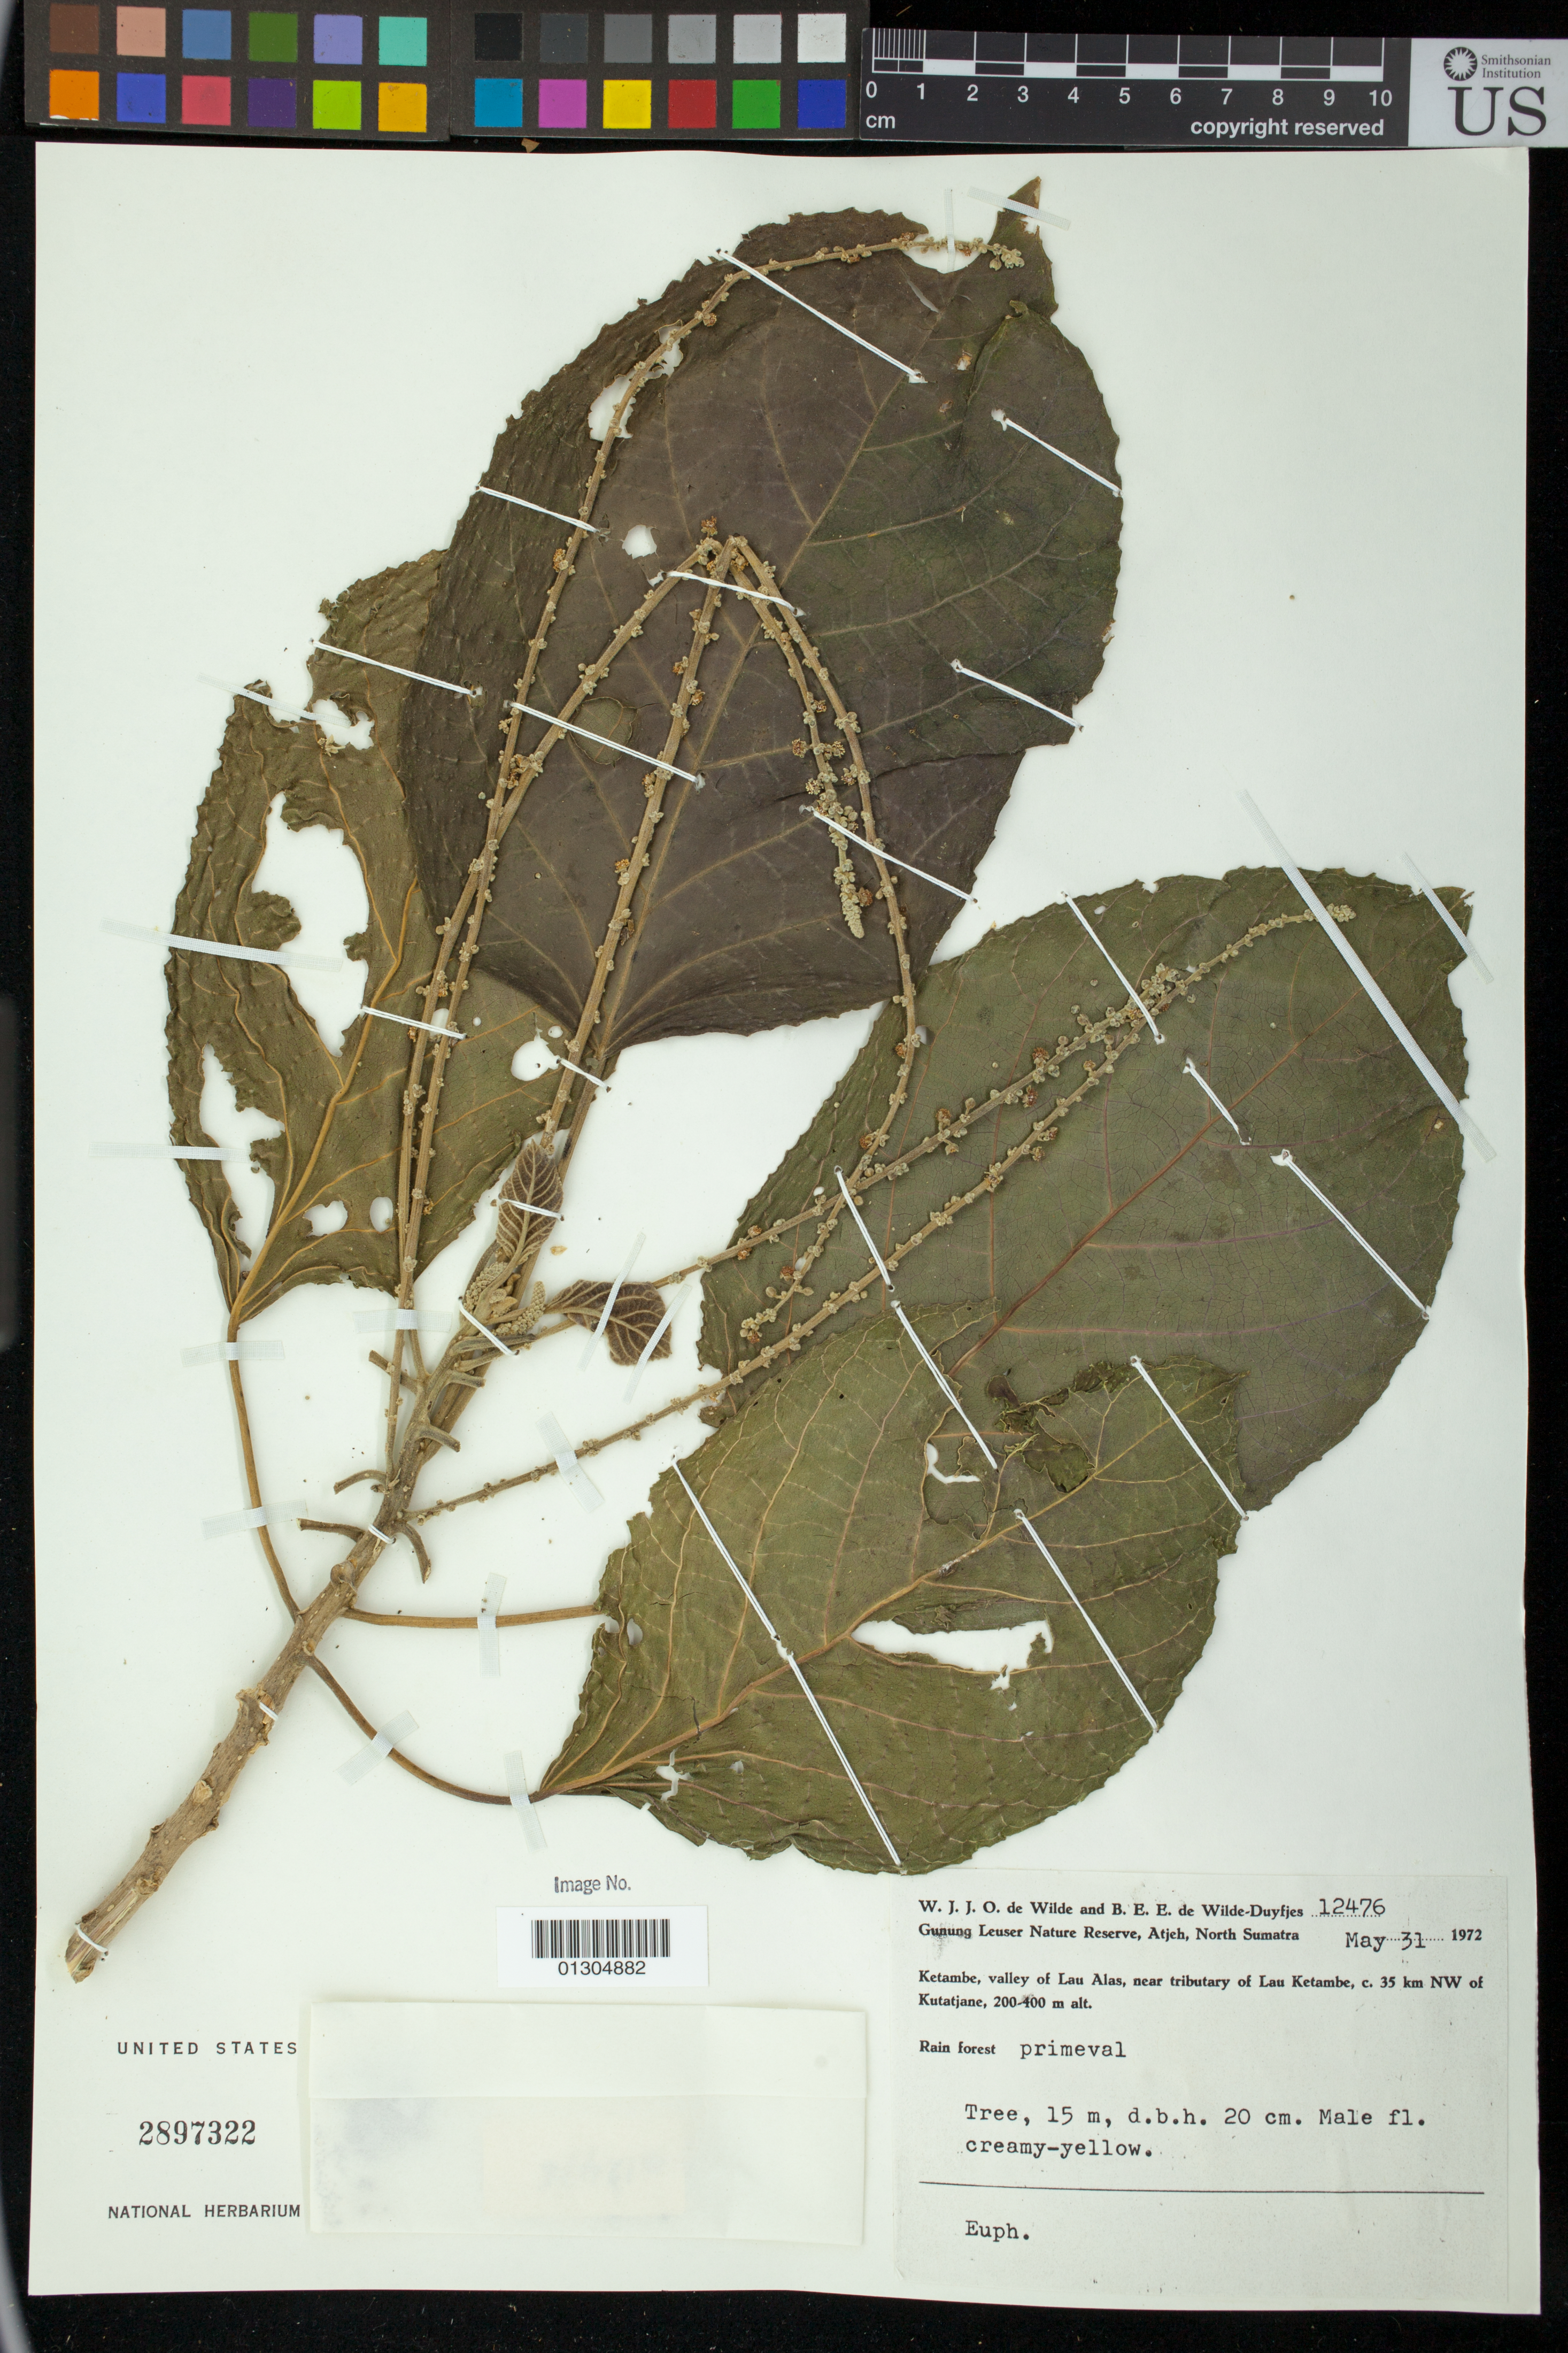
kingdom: Plantae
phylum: Tracheophyta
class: Magnoliopsida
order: Malpighiales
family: Euphorbiaceae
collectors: W. J. de Wilde & B. E. de Wilde-Duyfjes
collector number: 12476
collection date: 1972-05-31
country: Indonesia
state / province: Sumatra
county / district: Aceh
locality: Gunung Leuser Nature Reserve, Atjeh, North Sumatra. Ketambe, valley of Lau Alas, near tributary of Lau Ketambe, c. 35 km NW of Kutatjane.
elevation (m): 200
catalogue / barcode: US 2897322